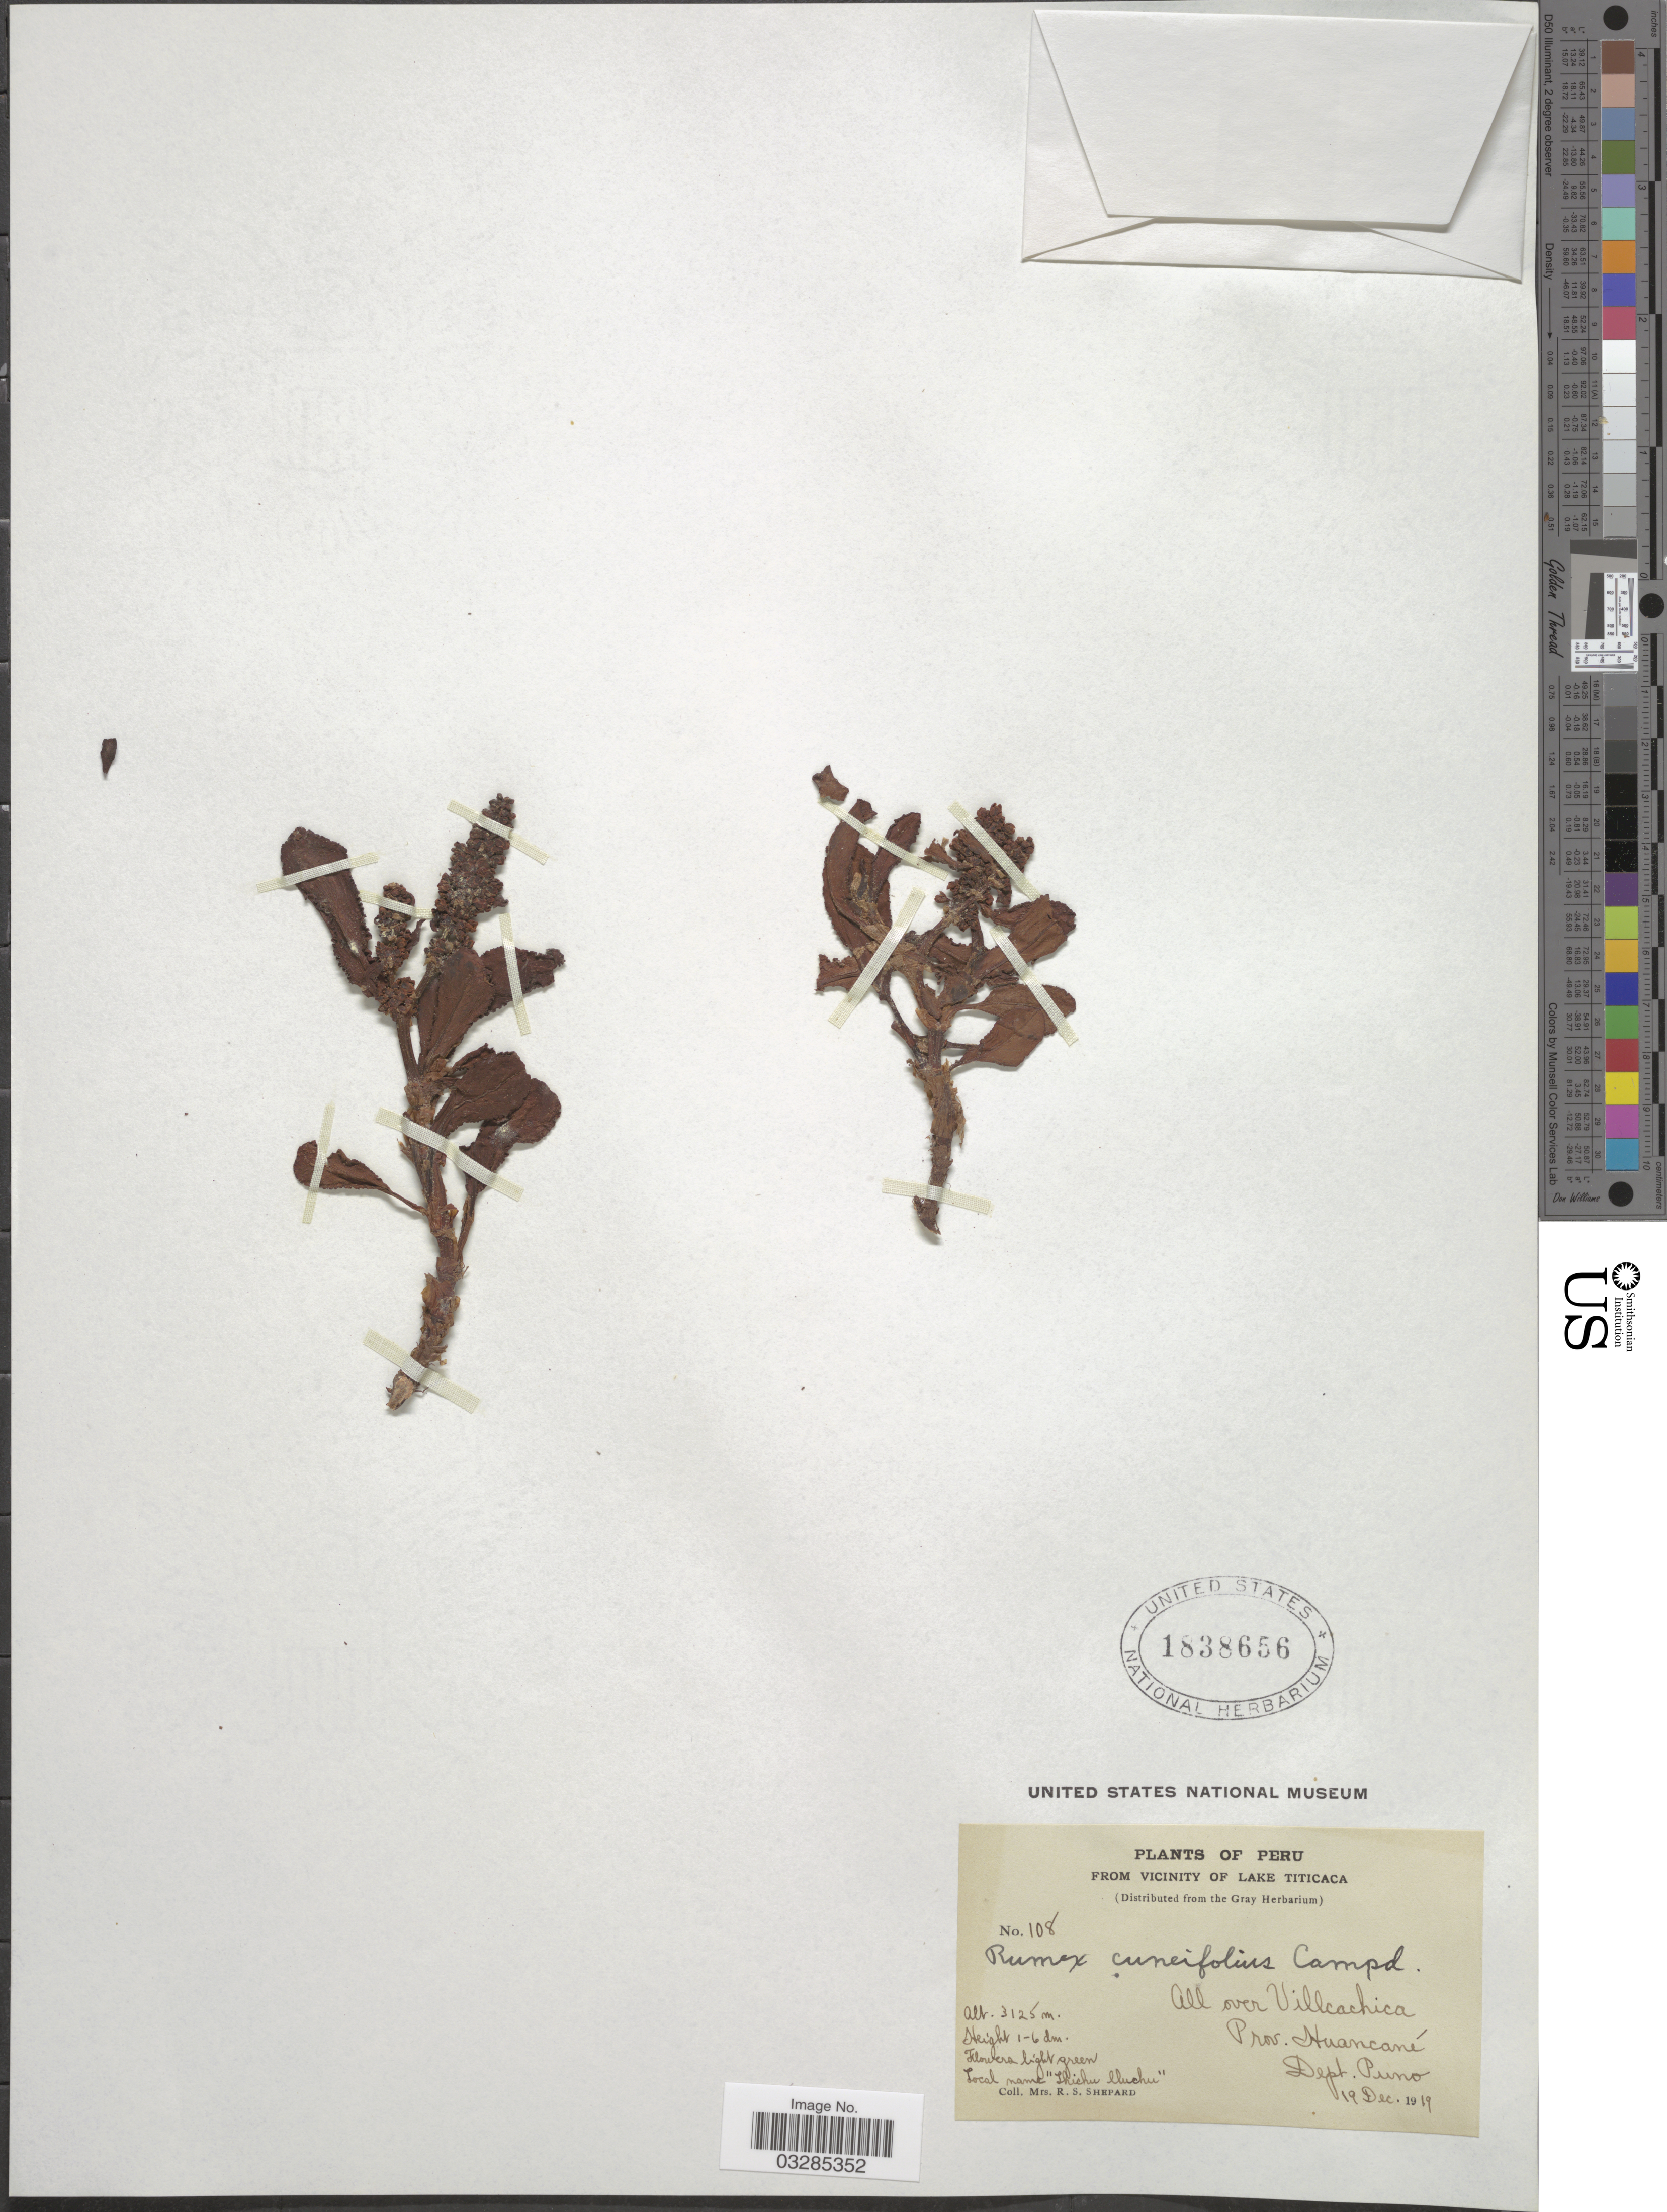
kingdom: Plantae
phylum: Tracheophyta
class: Magnoliopsida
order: Caryophyllales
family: Polygonaceae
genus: Rumex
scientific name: Rumex cuneifolius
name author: Campd.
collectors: R. Shepard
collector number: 108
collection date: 1919-12-19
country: Peru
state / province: Puno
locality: Vicinity of Lake Titicaca. All over Villachica. Prov. Huancané. Dept. Puno.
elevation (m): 3125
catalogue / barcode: US 1838656